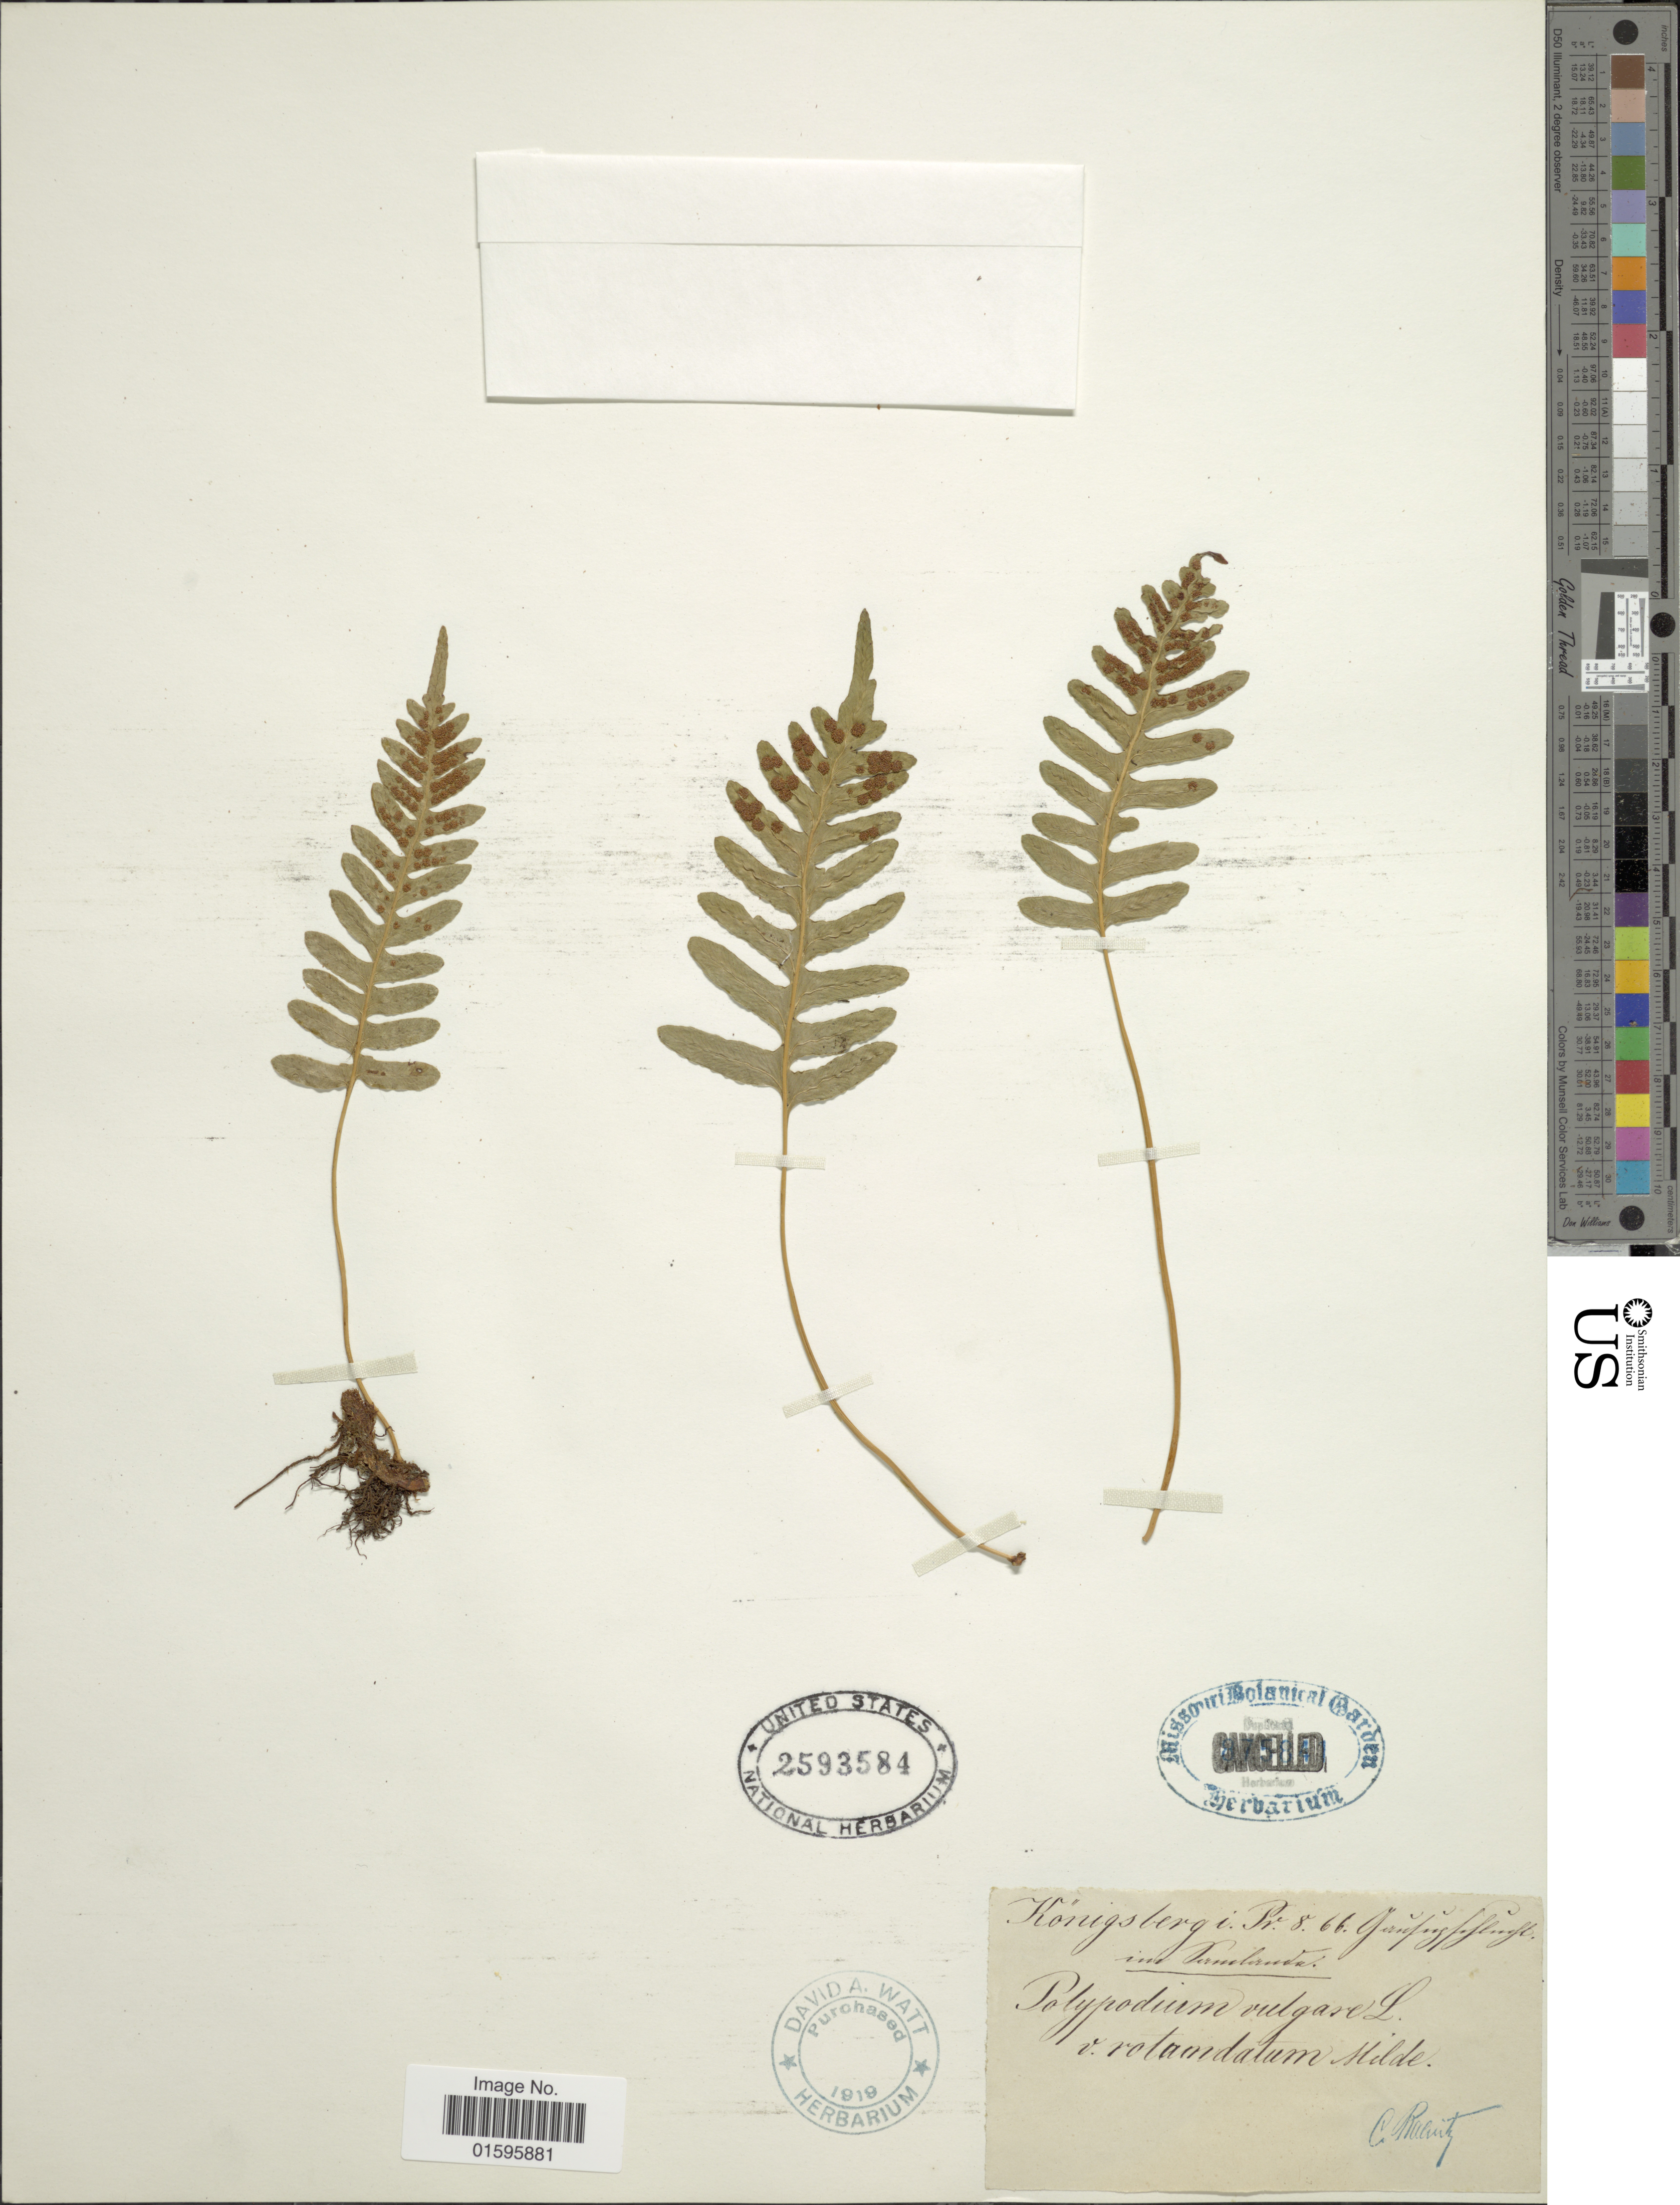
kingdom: Plantae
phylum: Tracheophyta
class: Polypodiopsida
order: Polypodiales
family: Polypodiaceae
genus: Polypodium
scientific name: Polypodium vulgare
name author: L.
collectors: C. G. Baenitz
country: Germany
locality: Konigsberg, [illegible text]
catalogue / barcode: US 2593584